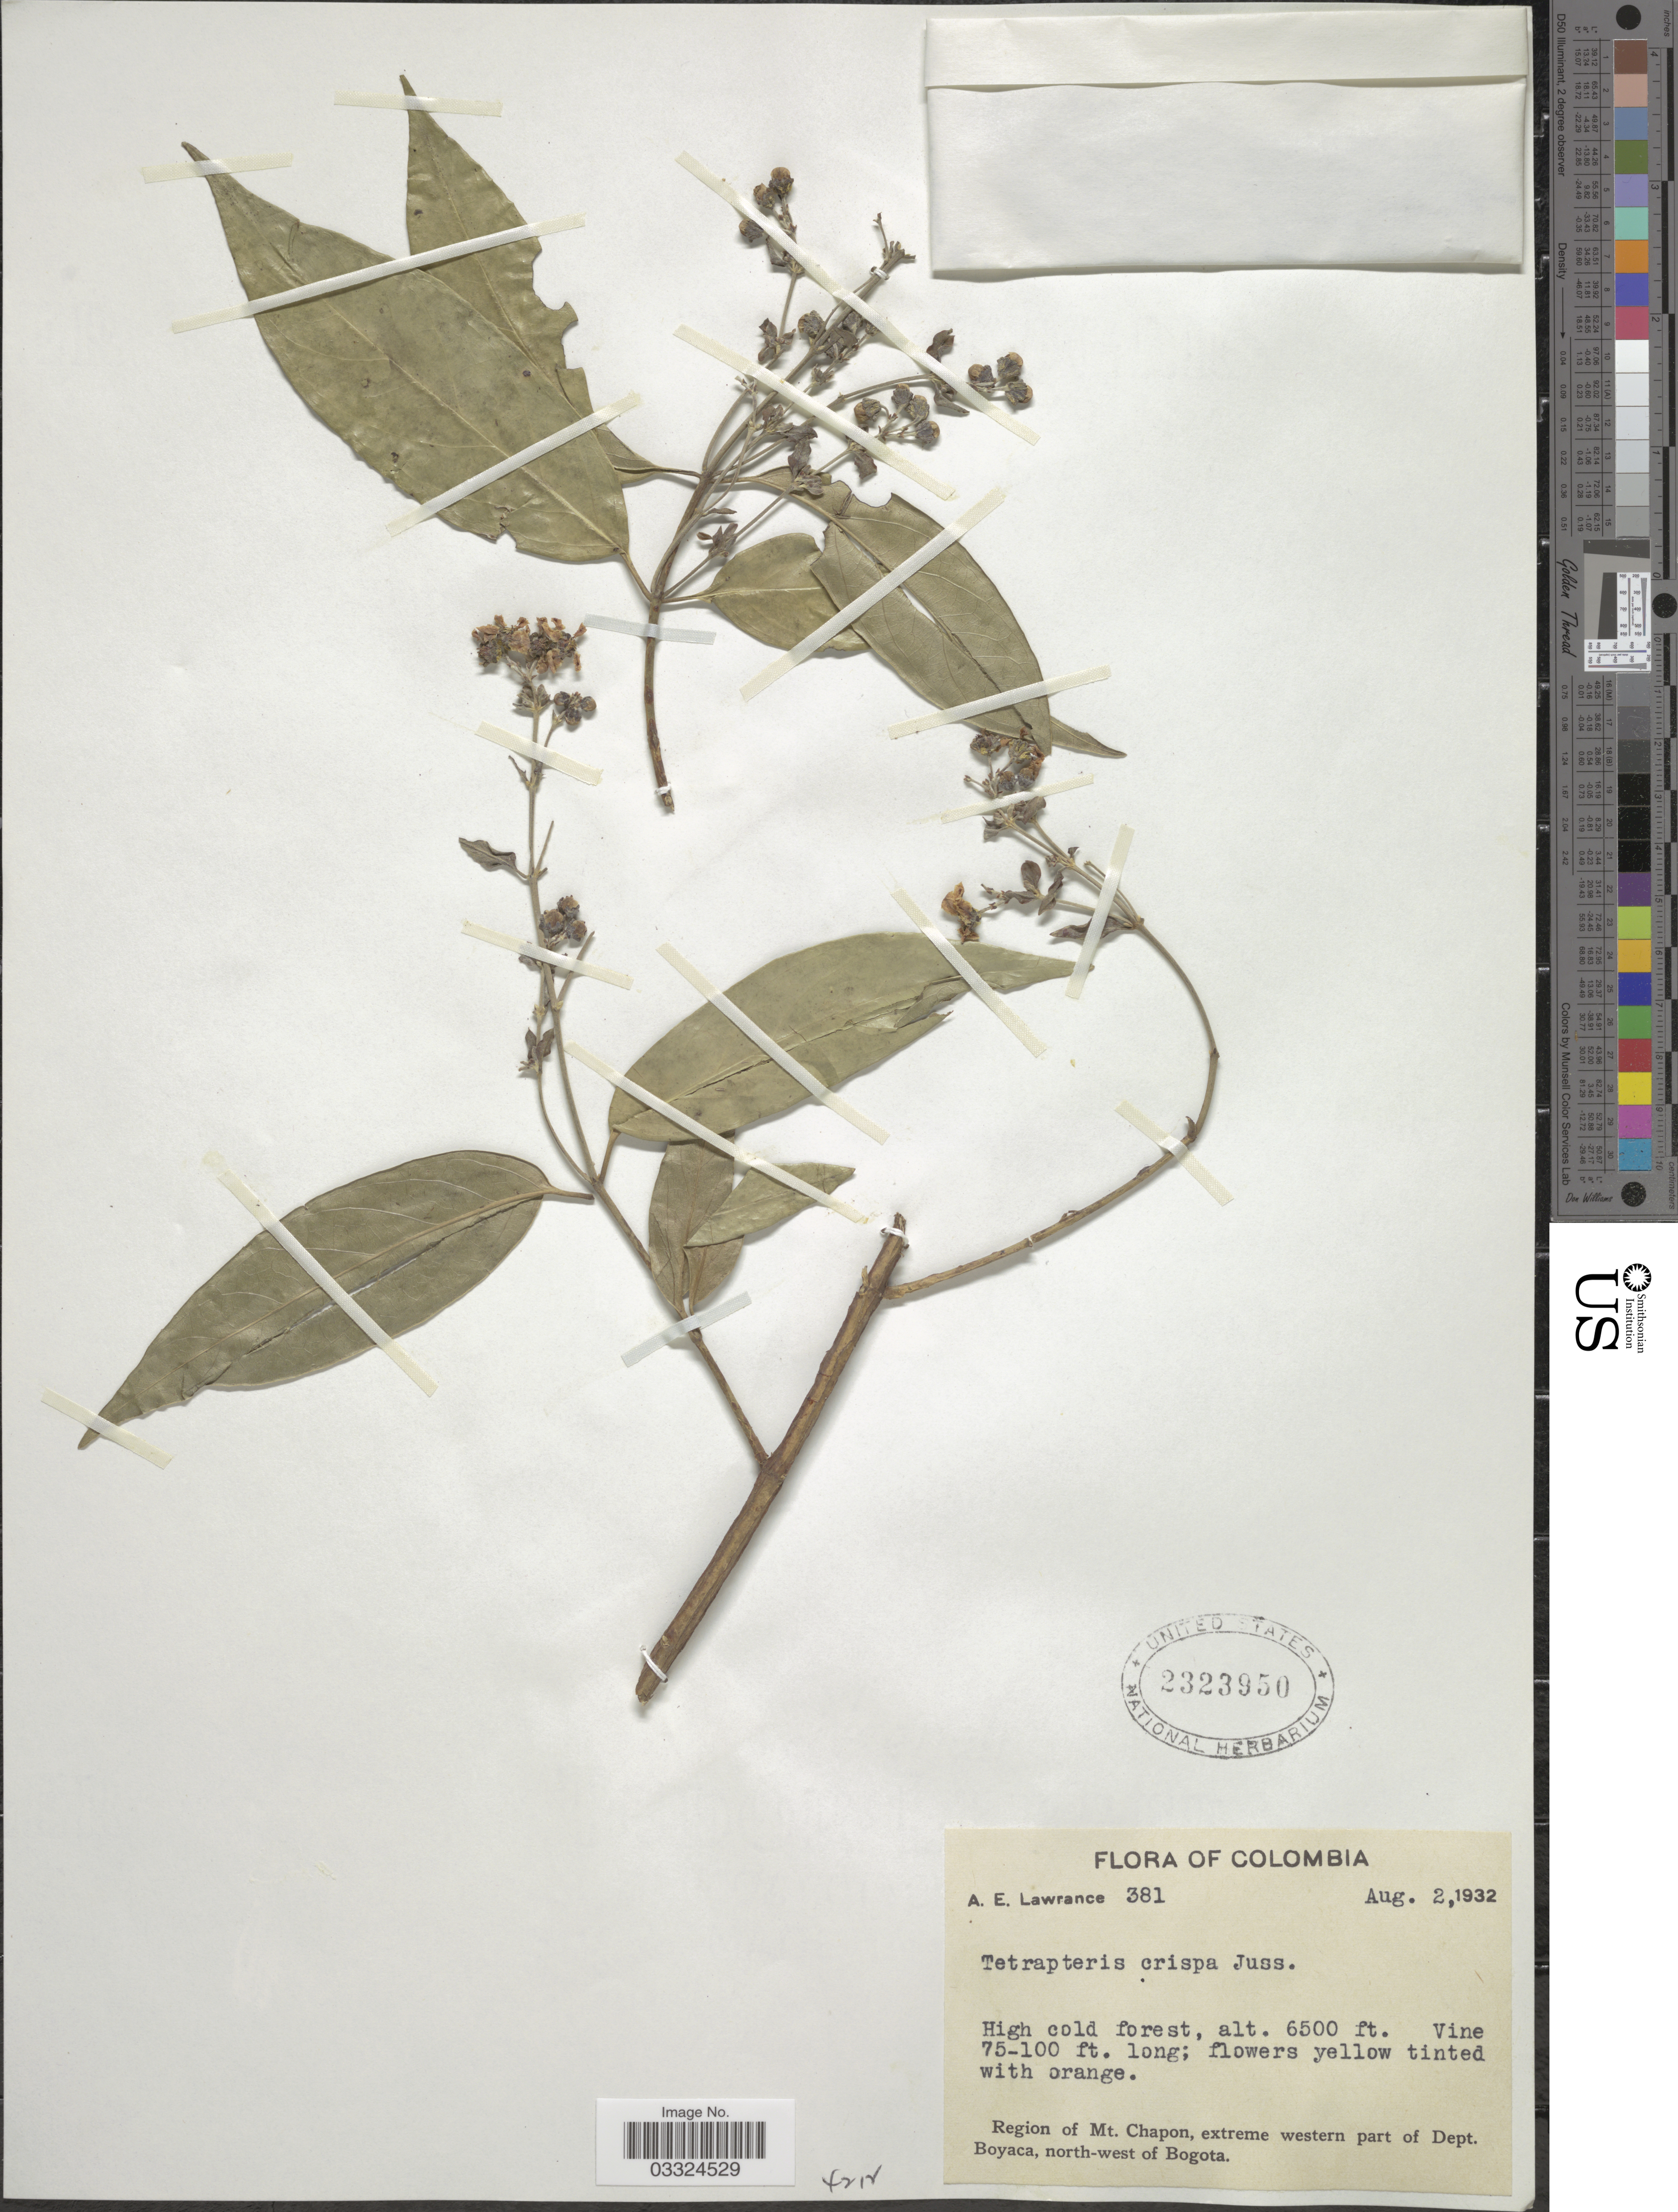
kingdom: Plantae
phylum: Tracheophyta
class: Magnoliopsida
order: Malpighiales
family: Malpighiaceae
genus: Tetrapterys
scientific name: Tetrapterys crispa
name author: A. Juss.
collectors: A. Lawrance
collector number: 381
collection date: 1932-08-02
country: Colombia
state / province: Boyacá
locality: Region of Mt. Chapon, extreme western part of Dept. Boyaca, north-west of Bogota.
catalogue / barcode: US 2323950